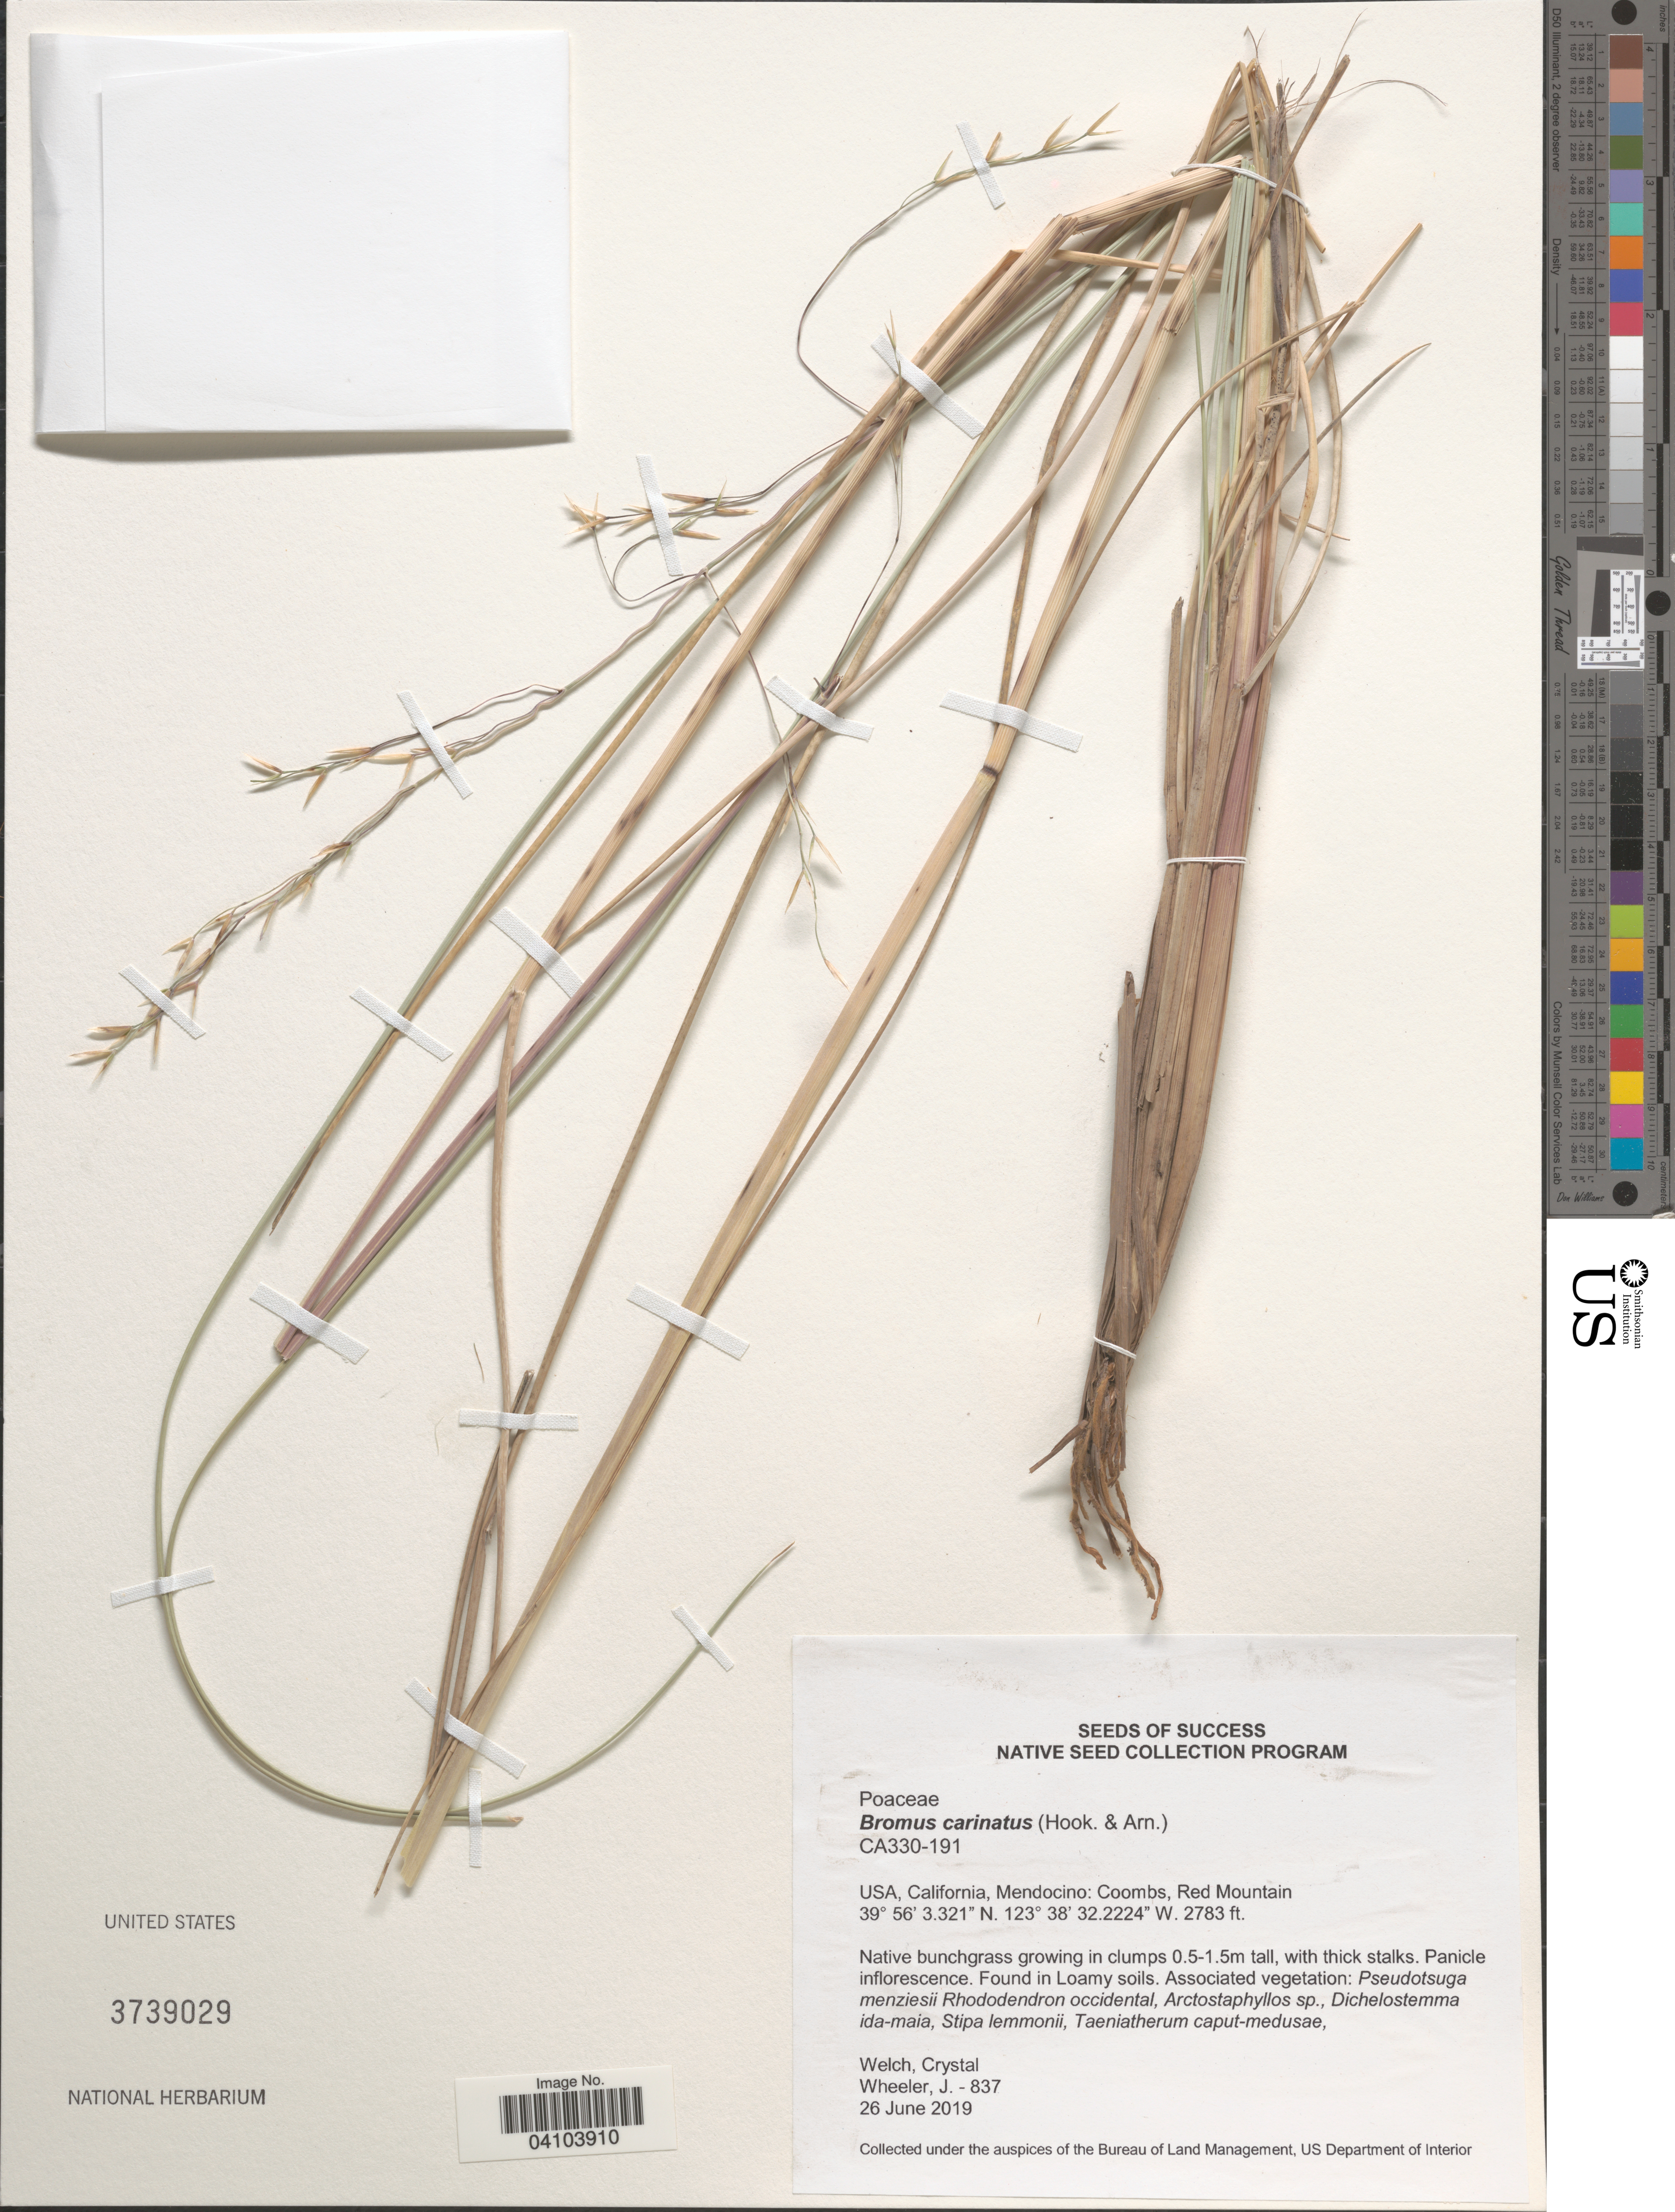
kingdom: Plantae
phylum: Tracheophyta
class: Liliopsida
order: Poales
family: Poaceae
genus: Bromus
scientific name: Bromus carinatus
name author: Hook. & Arn.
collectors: C. Welch & J. Wheeler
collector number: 837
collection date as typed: Transcribed d/m/y: 26/6/2019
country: United States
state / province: California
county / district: Mendocino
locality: Mendocino: Coombs, Red Mountain.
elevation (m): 848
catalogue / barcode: US 3739029